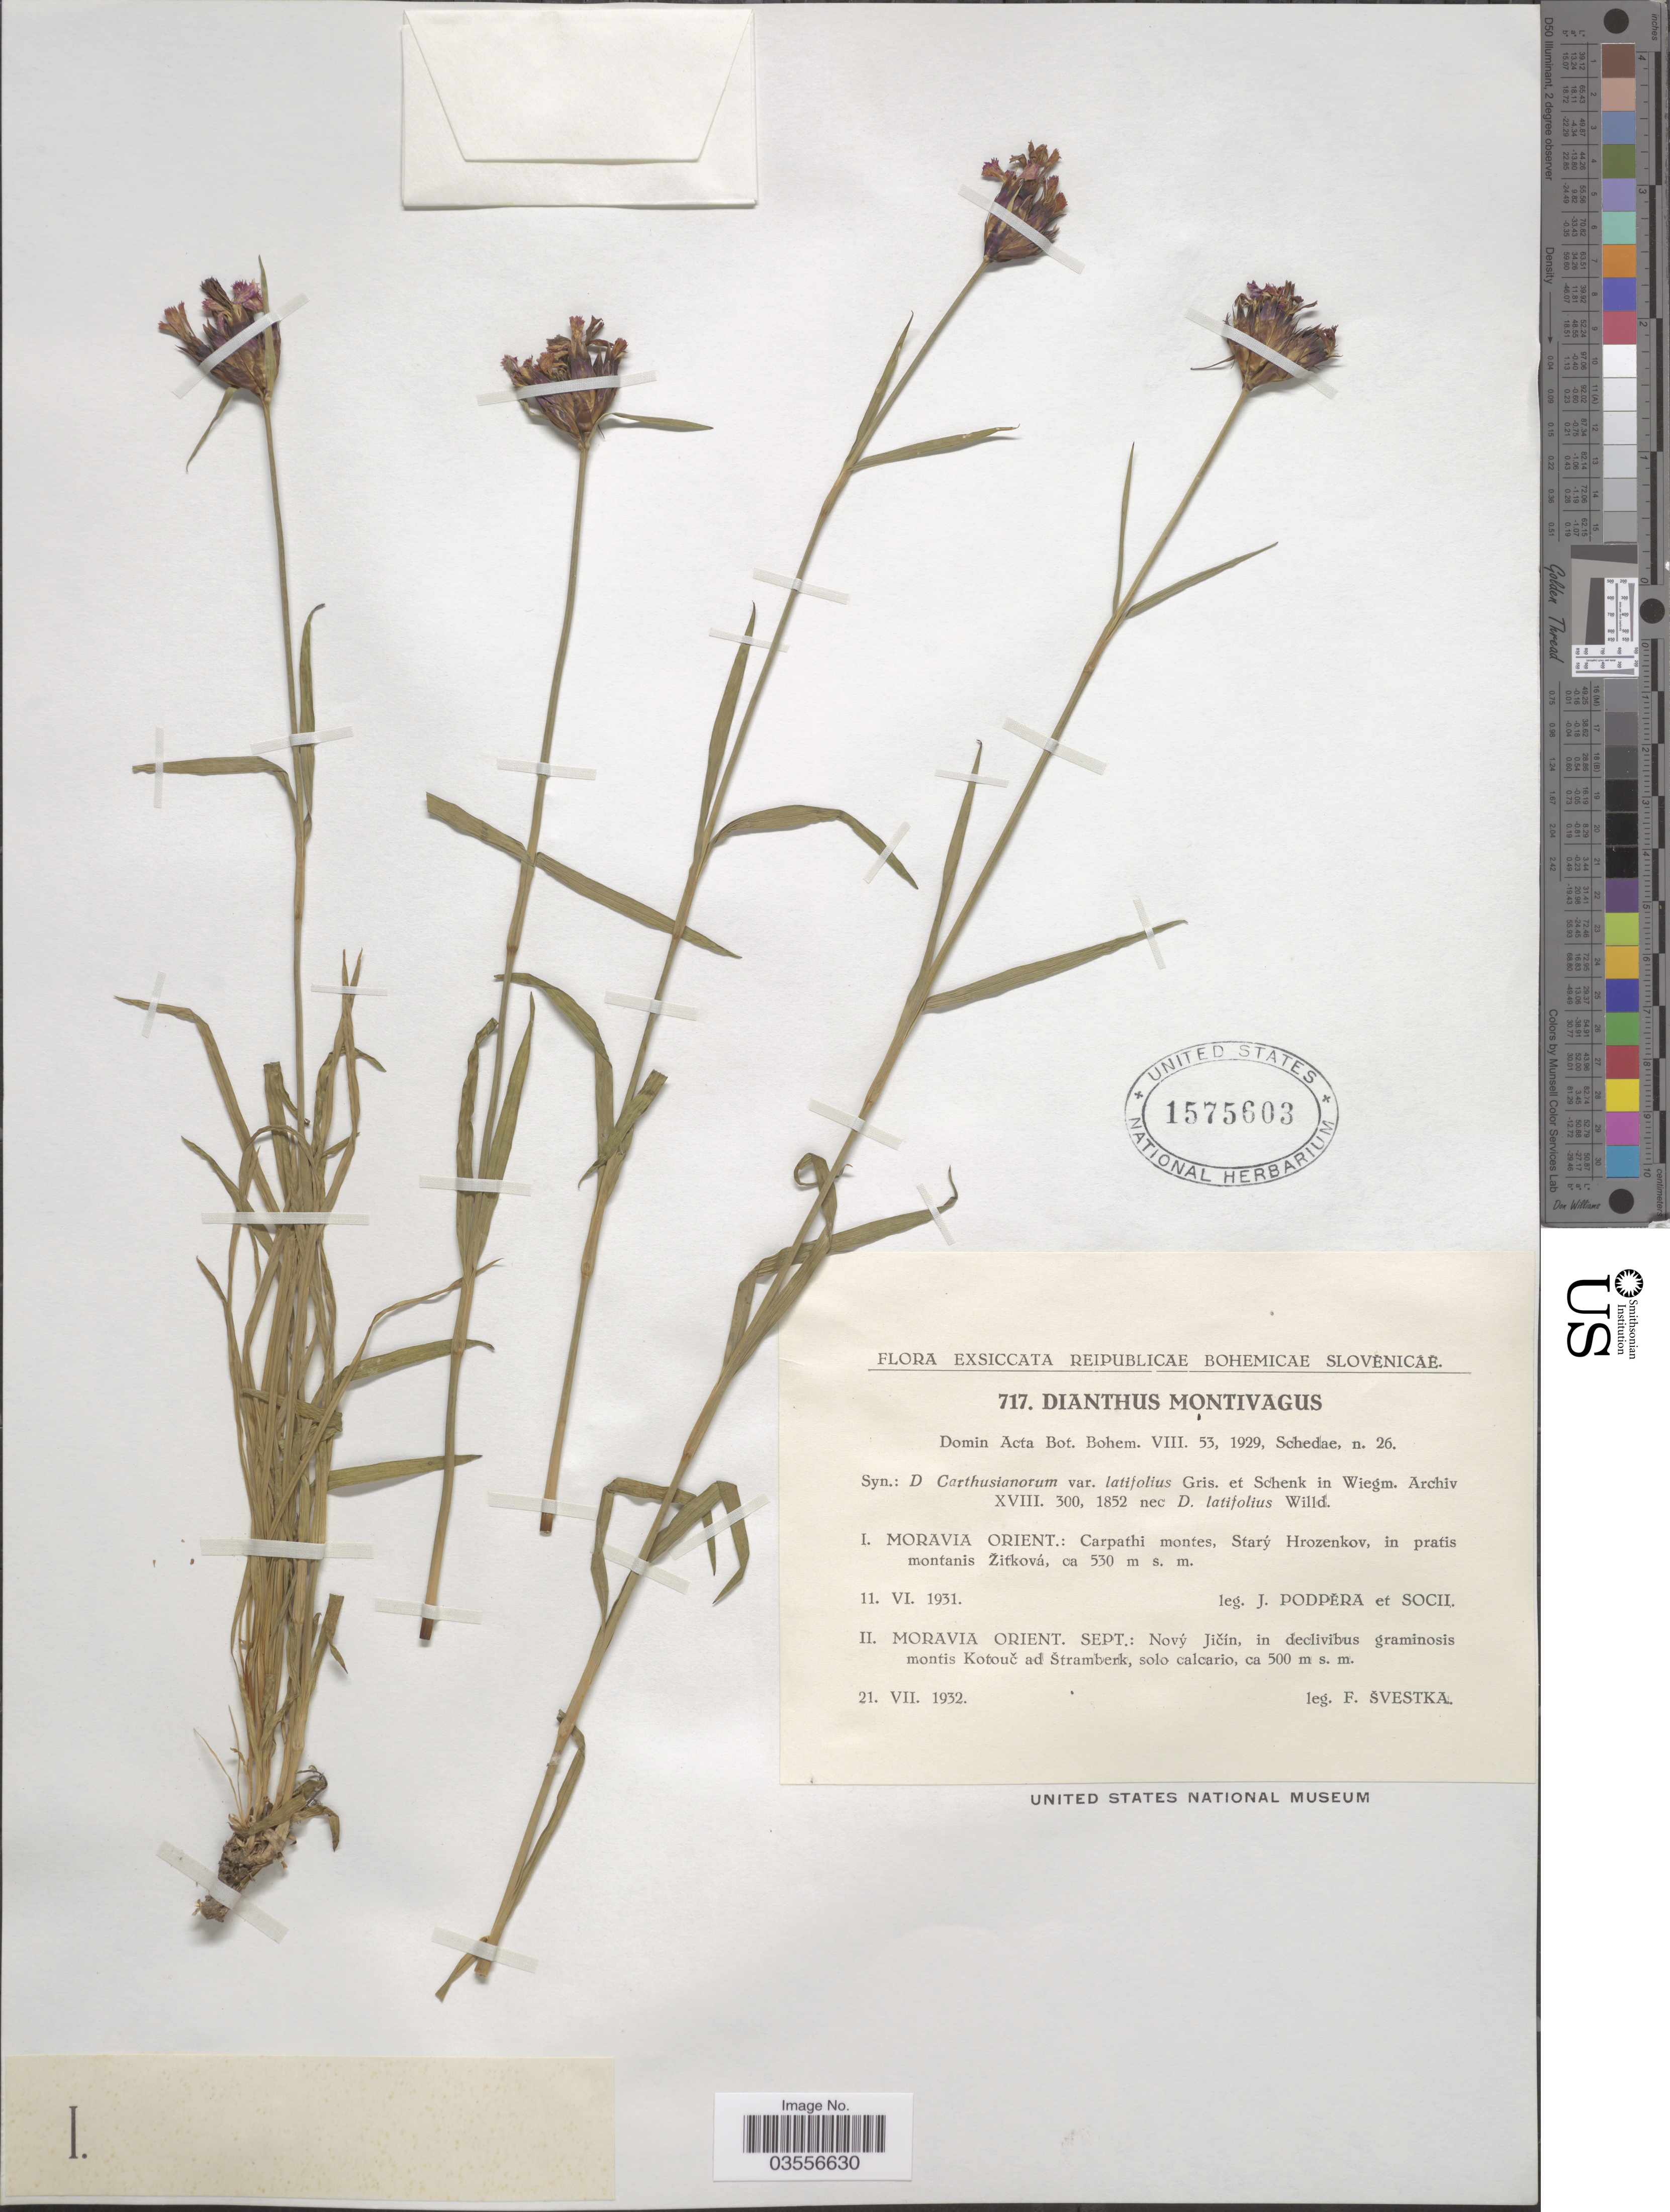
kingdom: Plantae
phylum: Tracheophyta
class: Magnoliopsida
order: Caryophyllales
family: Caryophyllaceae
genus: Dianthus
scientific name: Dianthus montivagus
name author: Domin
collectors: J. Podpera & Et socii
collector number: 717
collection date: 1931-06-11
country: Czechia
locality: Moravia Orient.: Carpathi montes, Starý Hrozenkov, in pratis montanis Žitková.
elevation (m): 530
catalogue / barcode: US 1575603